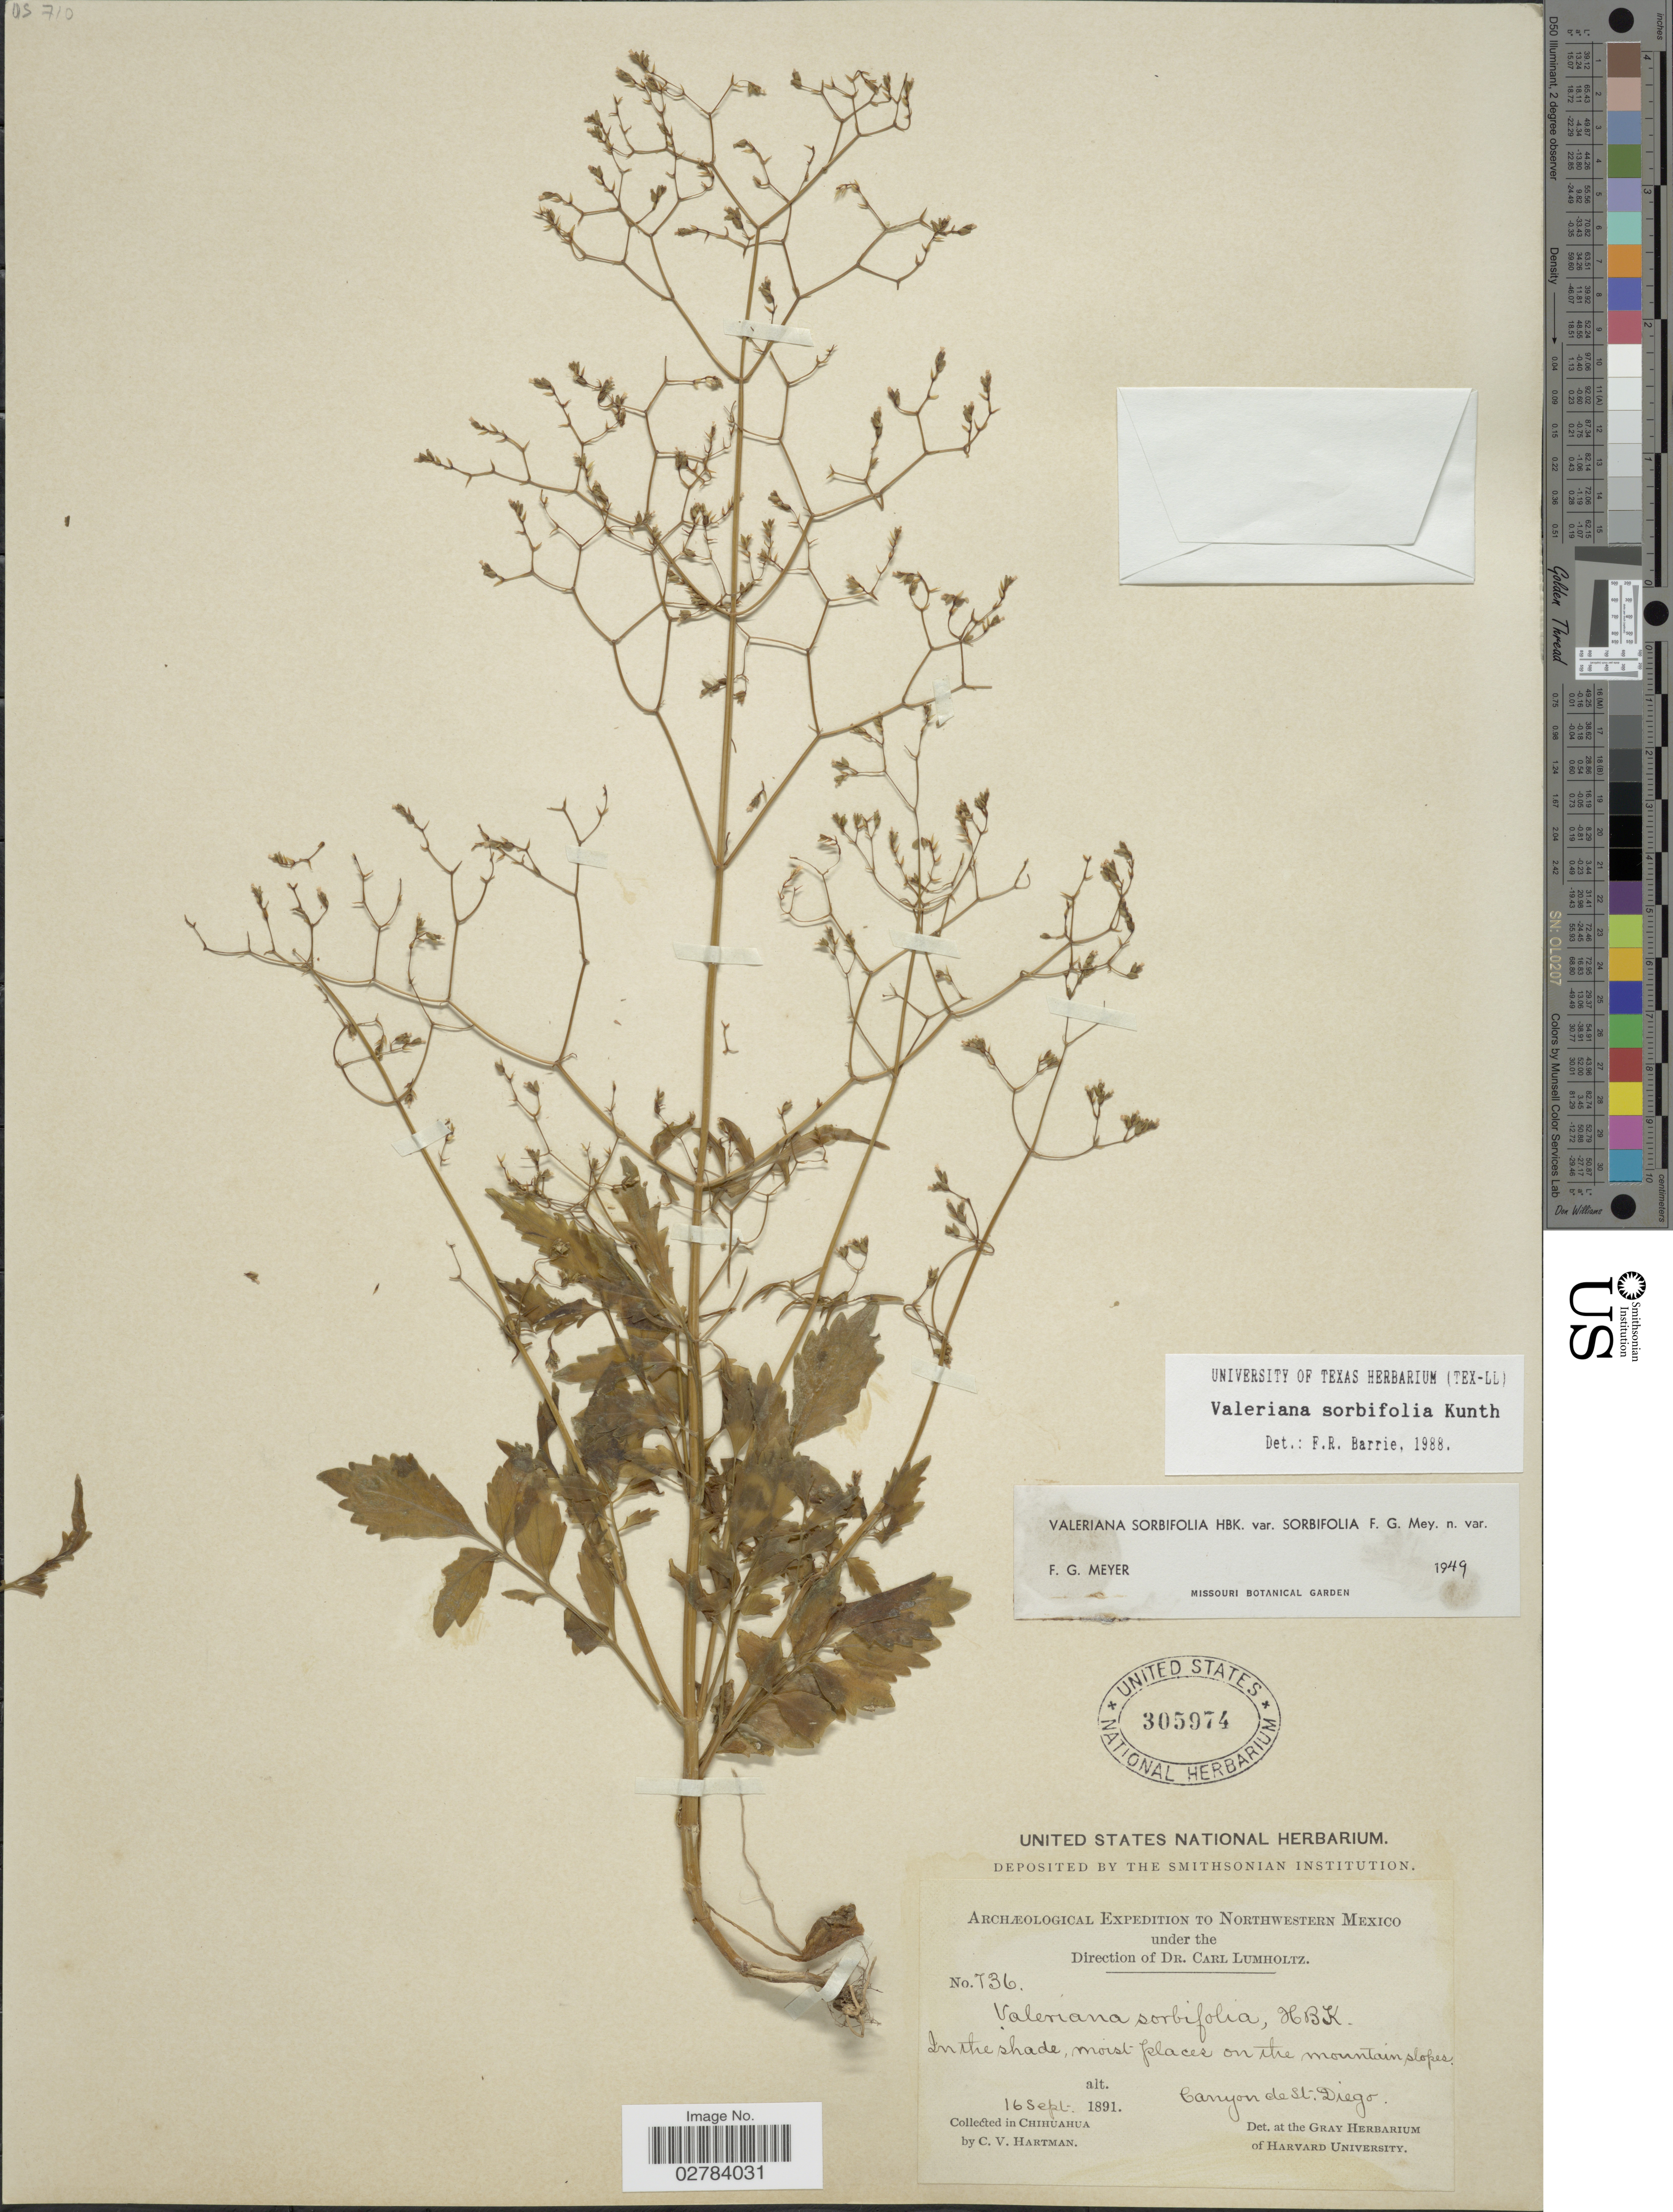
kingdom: Plantae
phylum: Tracheophyta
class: Magnoliopsida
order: Dipsacales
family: Caprifoliaceae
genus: Valeriana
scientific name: Valeriana sorbifolia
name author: Kunth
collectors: C. V. Hartman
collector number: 736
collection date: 1891-09-16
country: Mexico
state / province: Chihuahua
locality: Canyon de St. Diego, Northwestern Mexico.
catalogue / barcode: US 305974